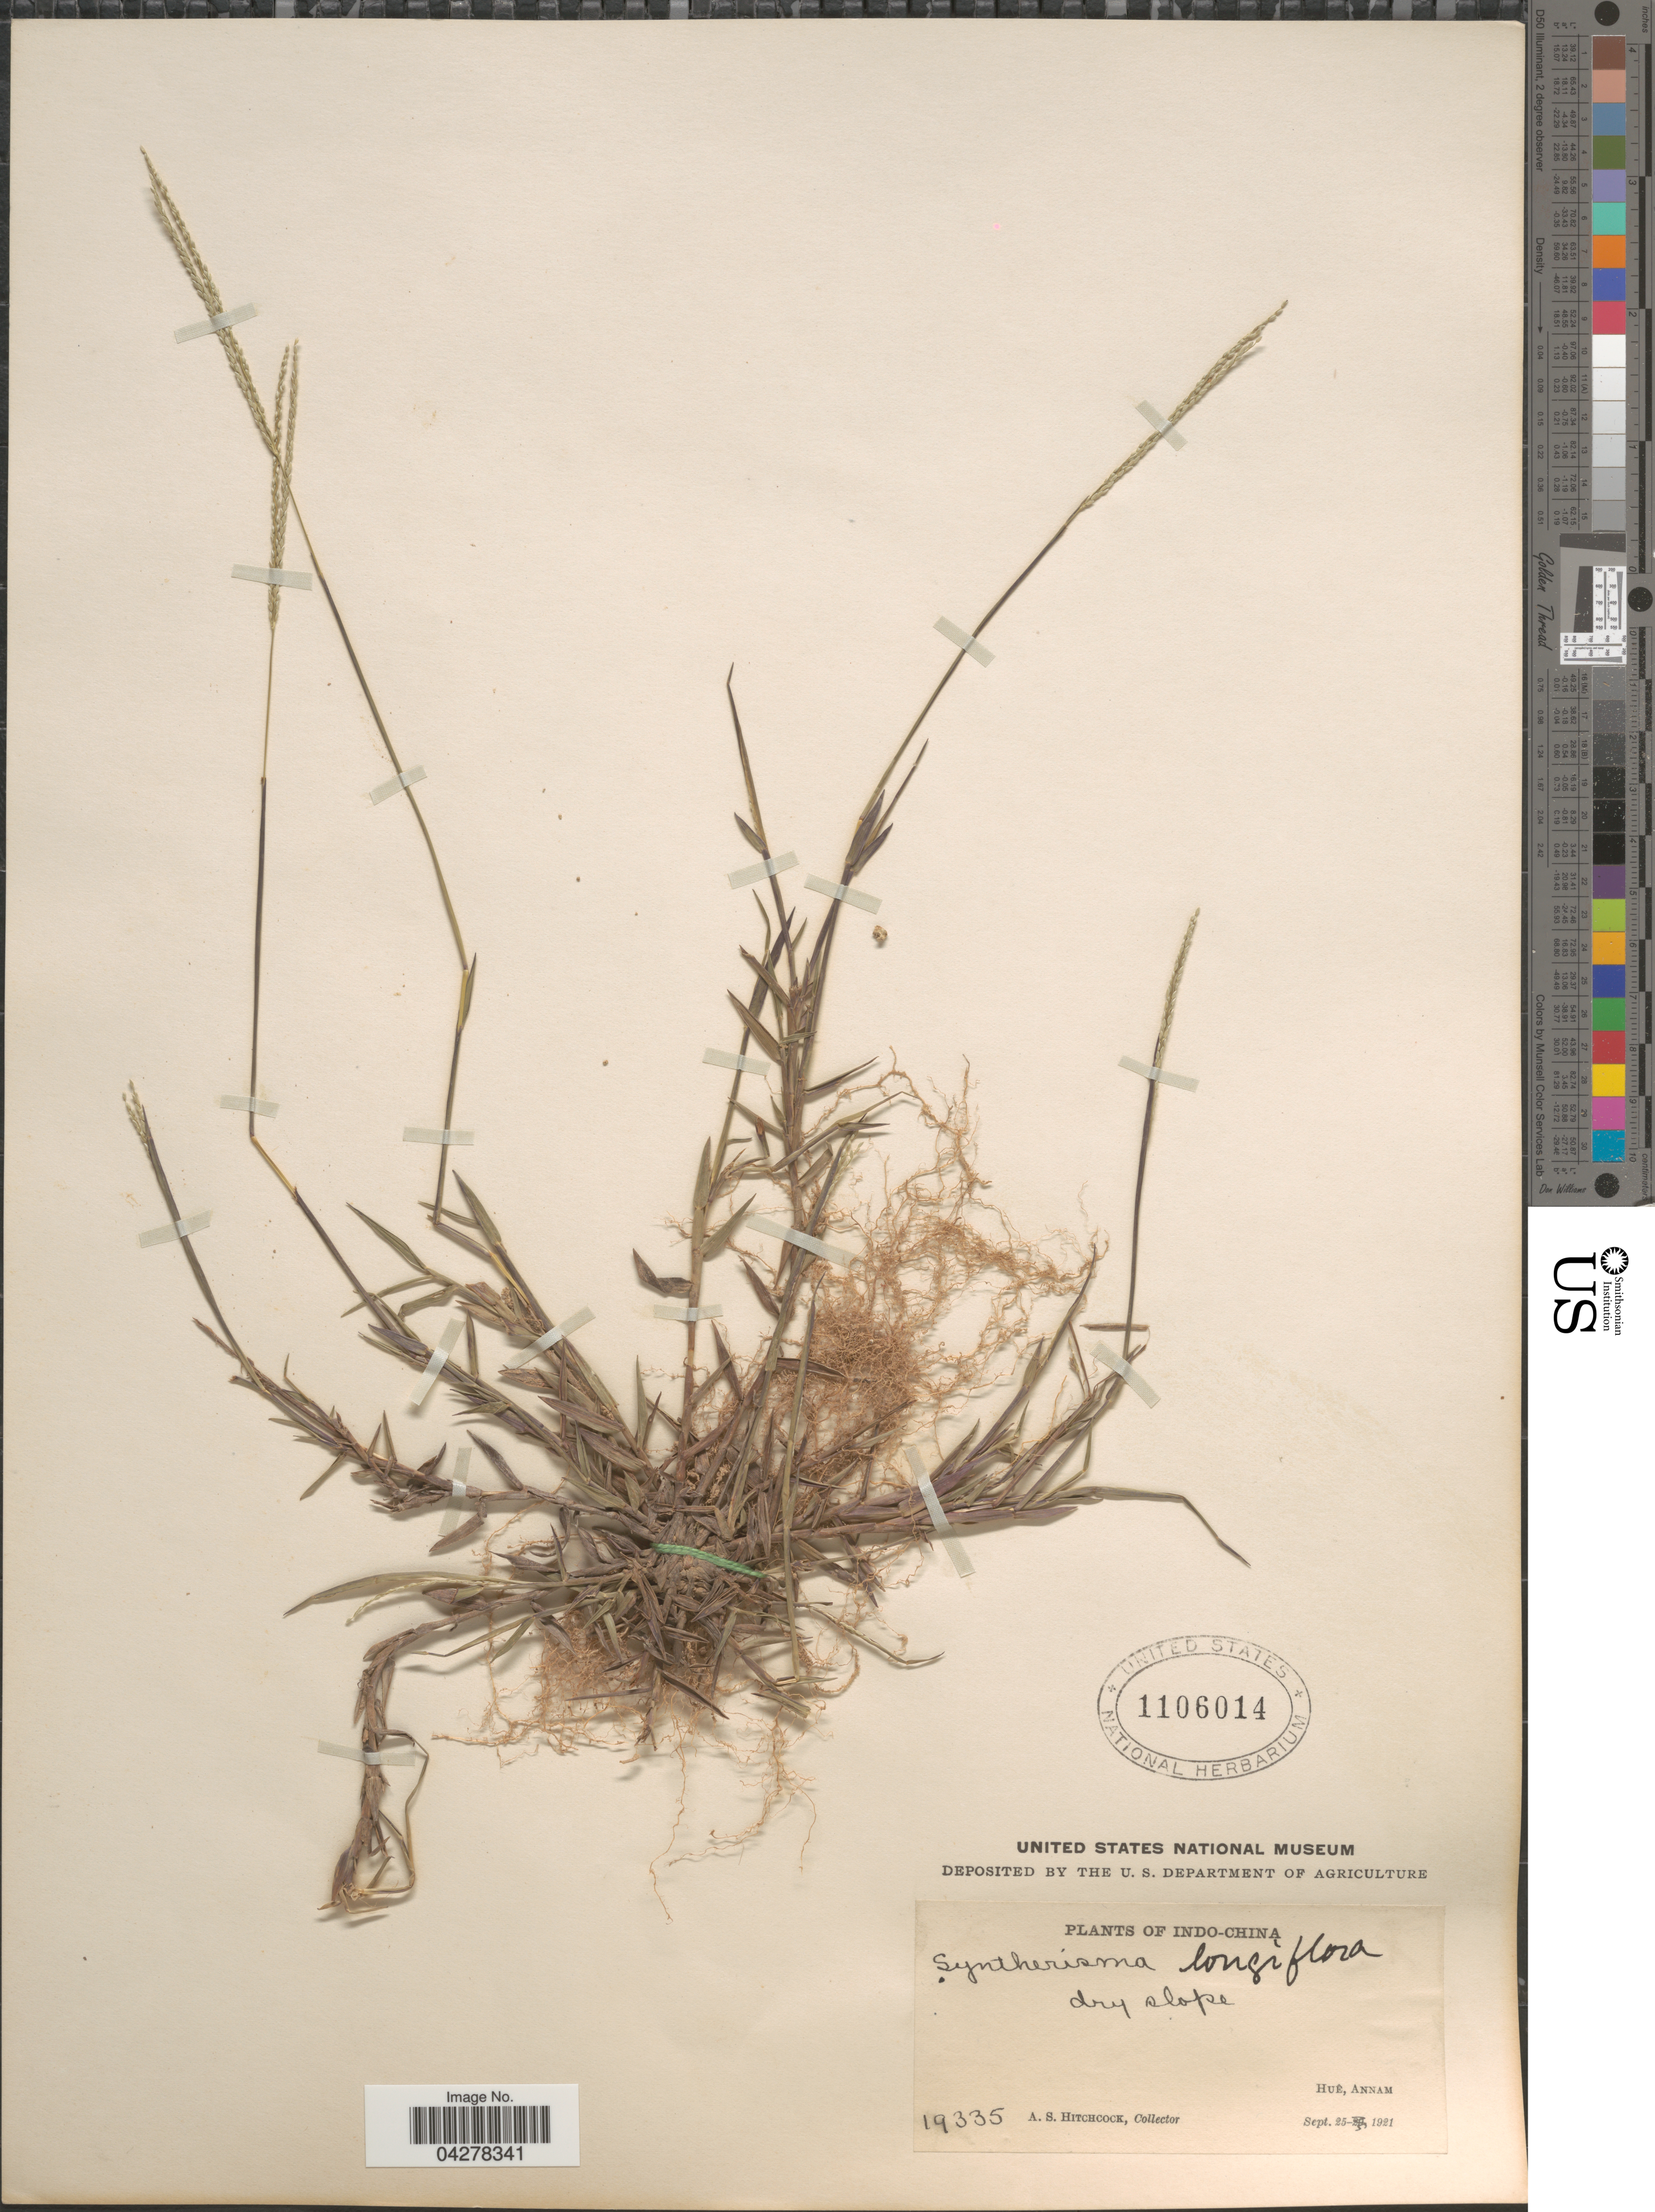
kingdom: Plantae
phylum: Tracheophyta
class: Liliopsida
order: Poales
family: Poaceae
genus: Digitaria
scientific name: Digitaria longiflora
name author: (Retz.) Pers.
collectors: A. S. Hitchcock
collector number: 19335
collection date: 1921-09-25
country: Vietnam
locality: Dry slope. Hué, Annam.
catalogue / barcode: US 1106014